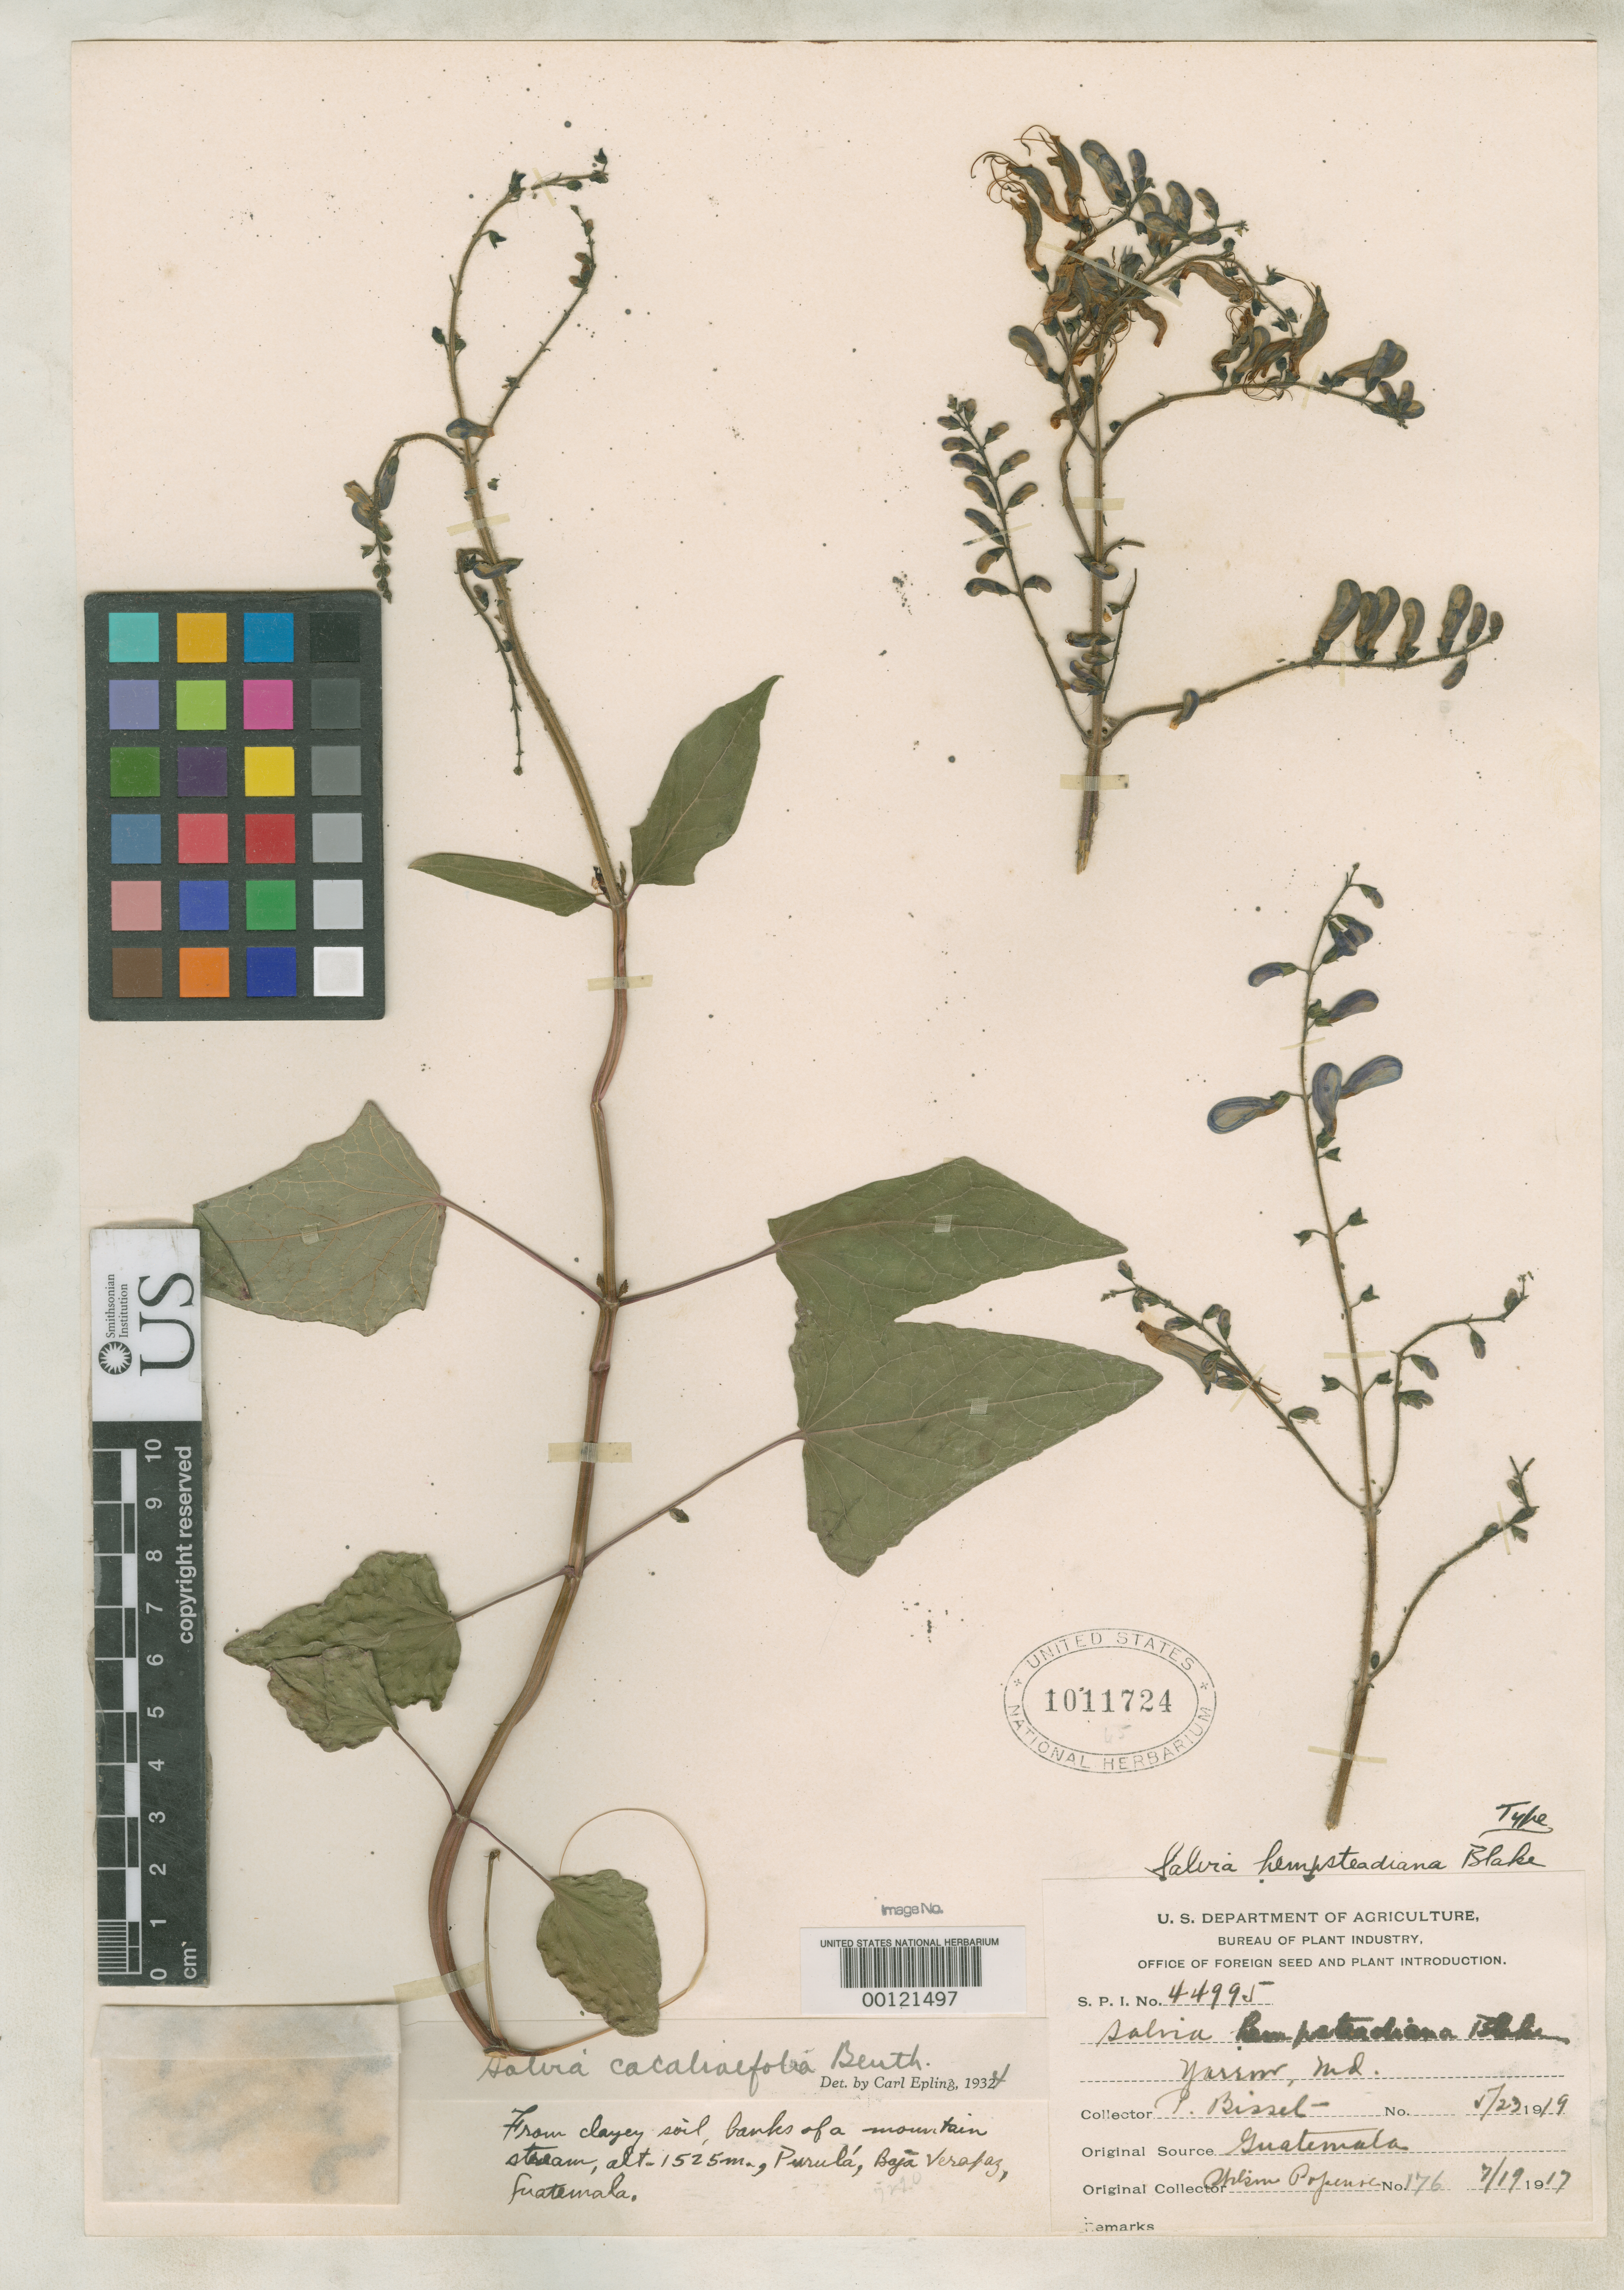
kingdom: Plantae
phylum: Tracheophyta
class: Magnoliopsida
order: Lamiales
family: Lamiaceae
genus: Salvia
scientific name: Salvia hempsteadiana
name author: S.F. Blake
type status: Holotype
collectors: W. Popenoe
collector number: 176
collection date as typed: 19 Jul 1917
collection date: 1917-07-19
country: United States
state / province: Maryland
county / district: Washington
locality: Yarrow; seed and plant introduction farm.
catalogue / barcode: US 1011724